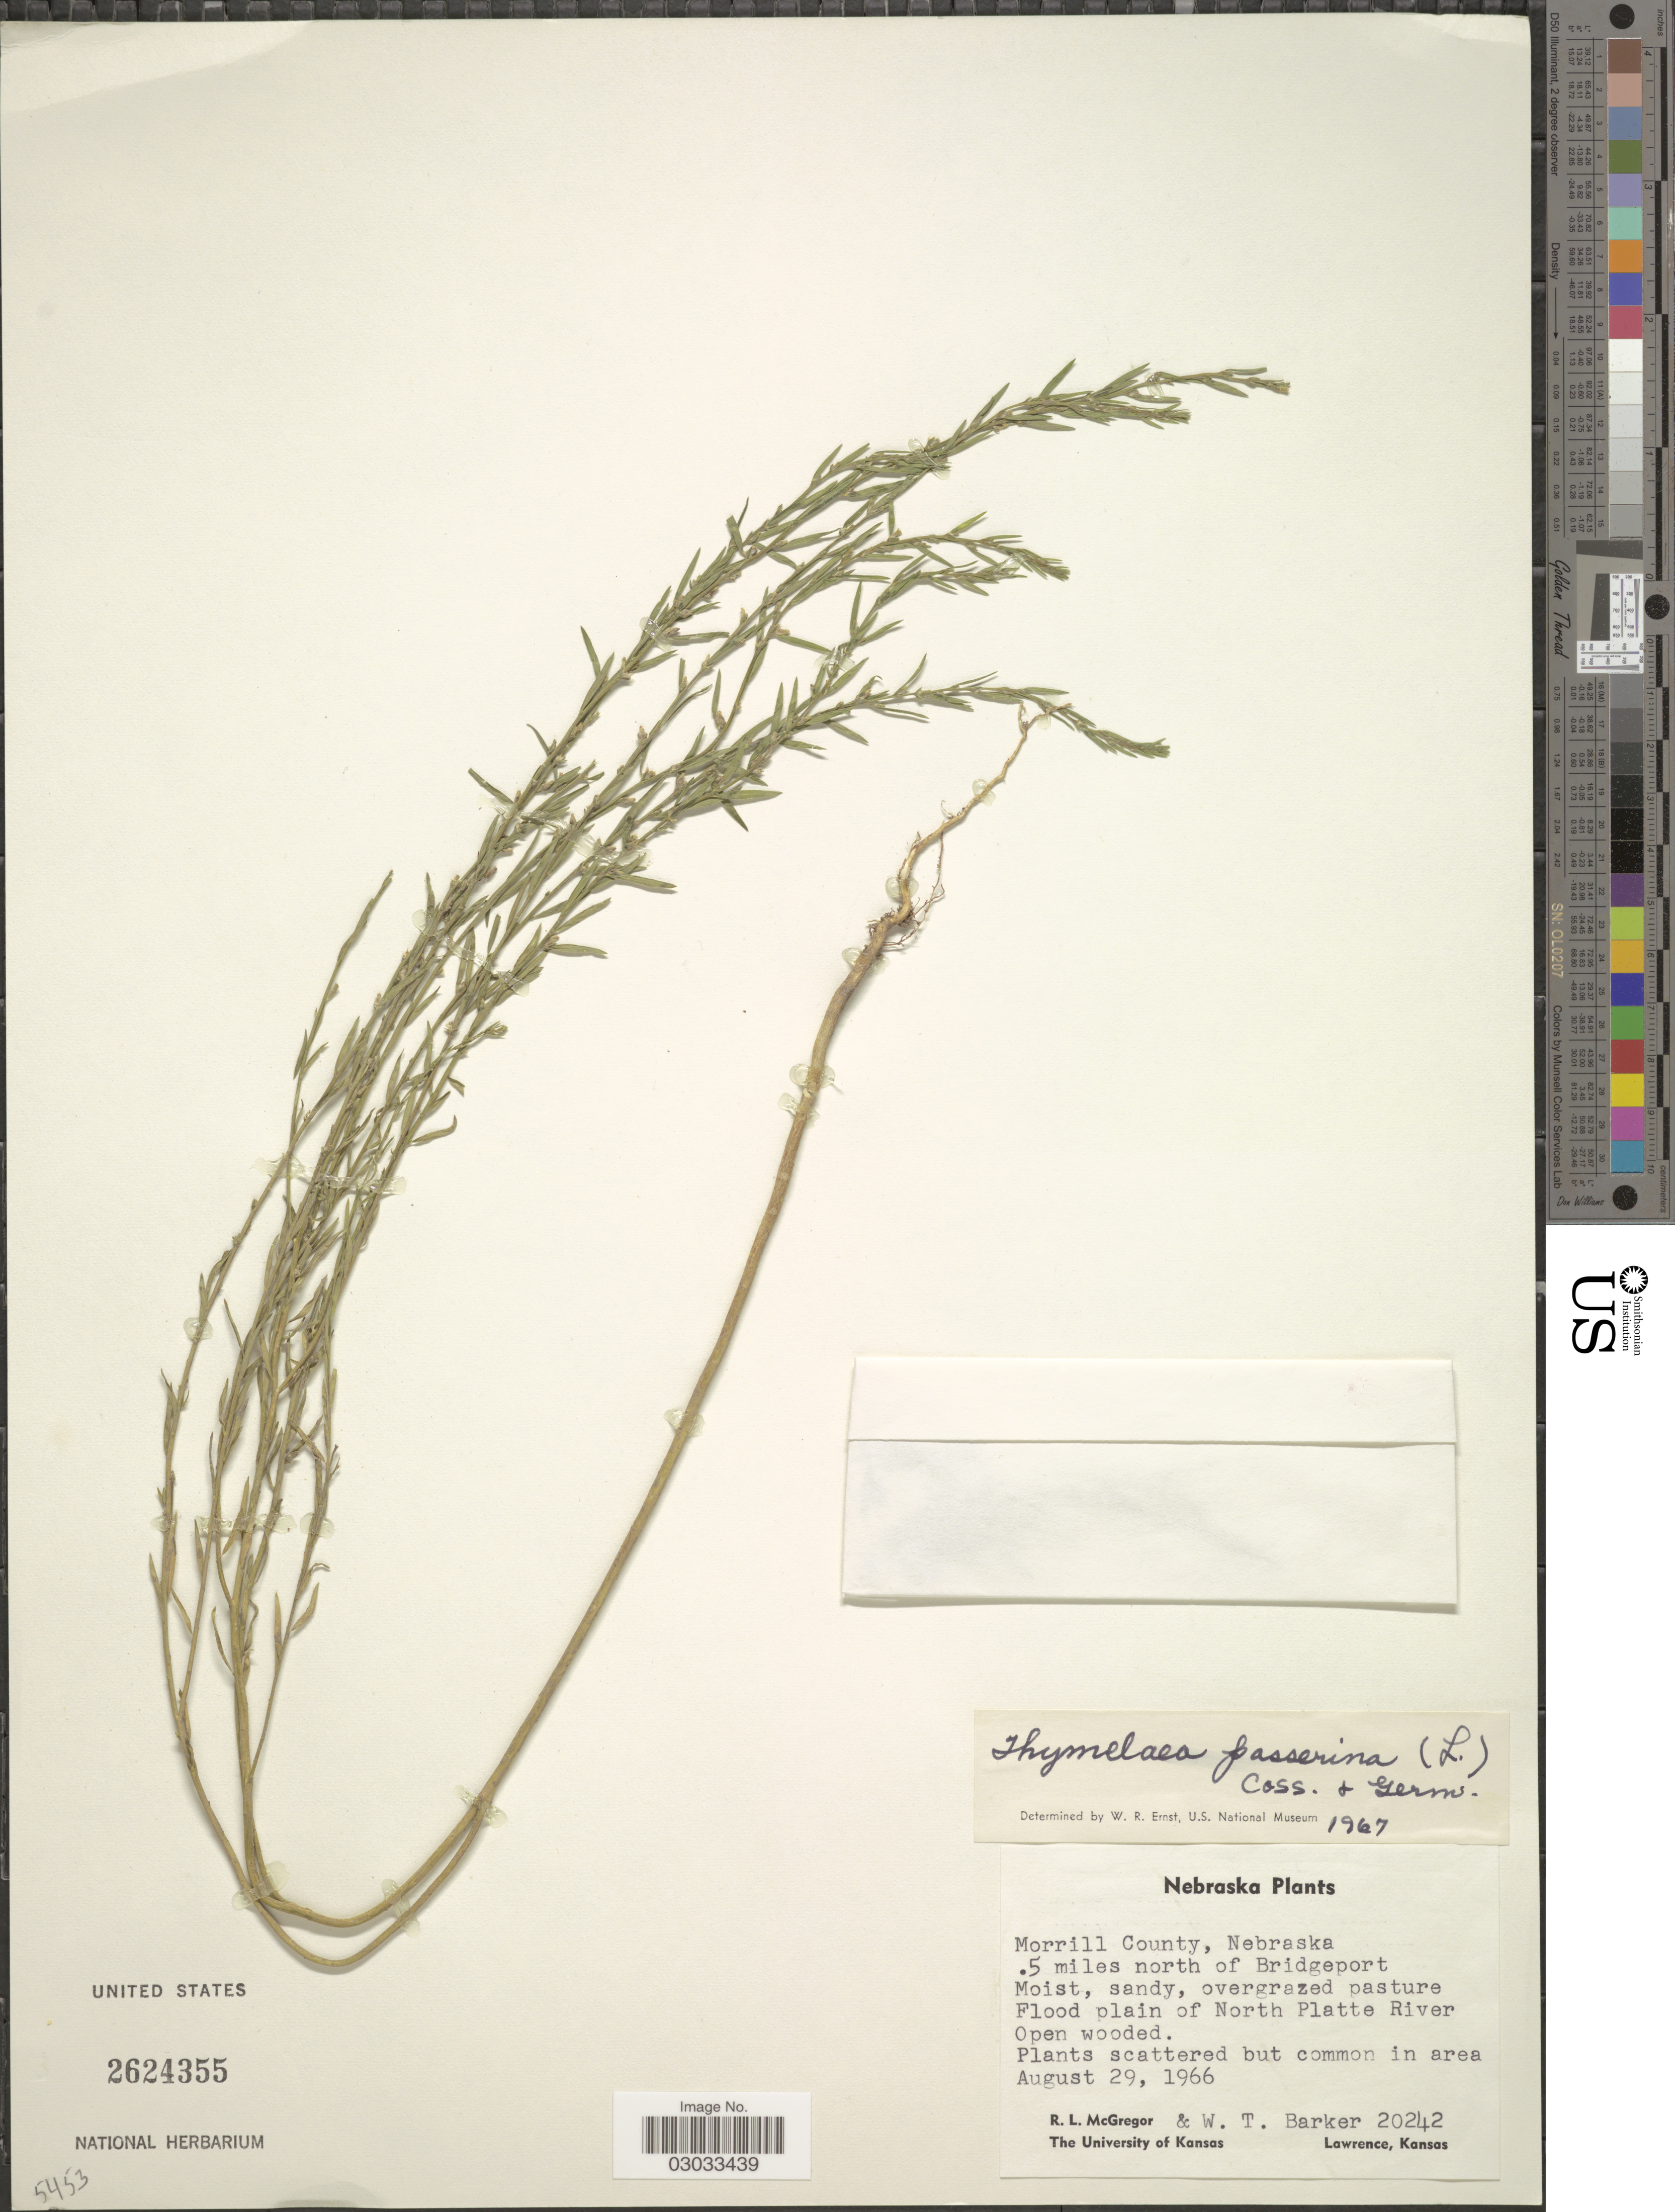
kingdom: Plantae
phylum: Tracheophyta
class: Magnoliopsida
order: Malvales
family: Thymelaeaceae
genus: Thymelaea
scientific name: Thymelaea passerina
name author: (L.) Coss. & Germ.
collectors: R. McGregor & W. T. Barker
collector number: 20242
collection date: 1966-08-29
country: United States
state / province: Nebraska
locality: Morrill County. .5 miles north of Bridgeport Moist, sandy, overgrazed pasture Flood plain of North Platte River.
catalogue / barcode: US 2624355